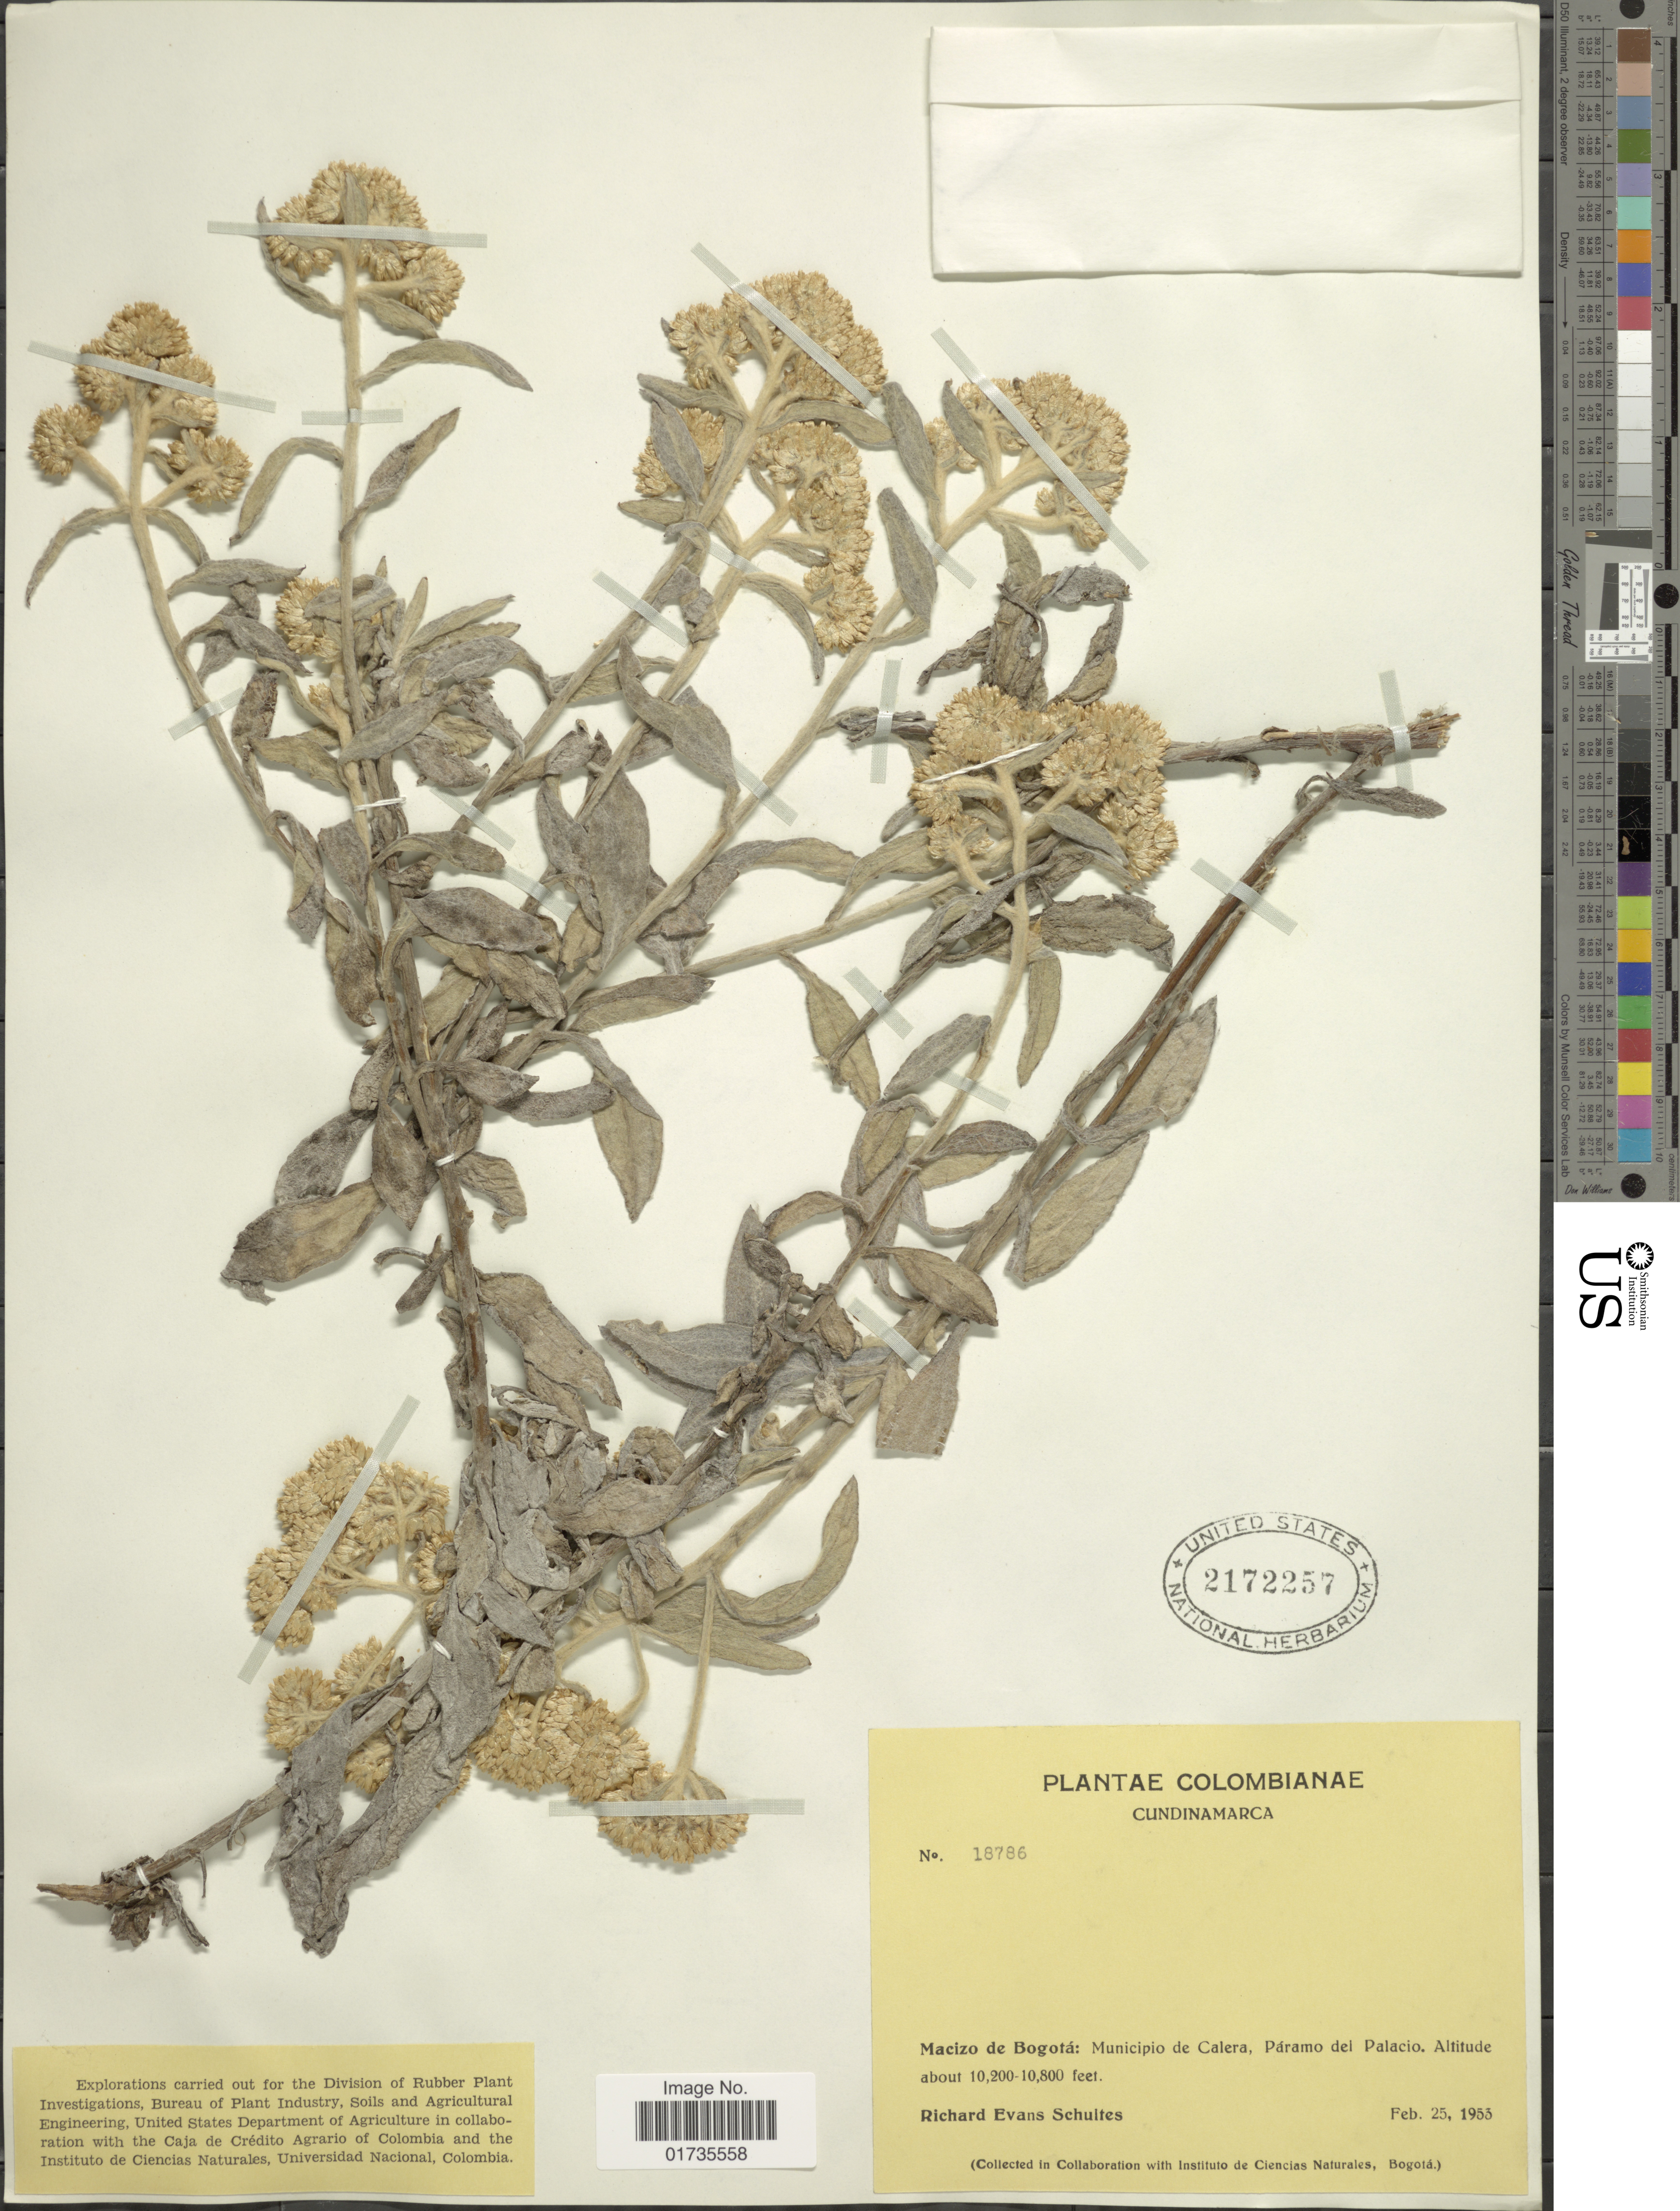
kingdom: Plantae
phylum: Tracheophyta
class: Magnoliopsida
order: Asterales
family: Asteraceae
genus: Achyrocline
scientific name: Achyrocline mollis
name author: Benth.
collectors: R. E. Schultes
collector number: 18786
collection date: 1953-02-25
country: Colombia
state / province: Cundinamarca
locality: Cundinamarca. Macizo de Bogot: Municipio de Calera, Paramo del Palacio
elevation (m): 3109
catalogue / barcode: US 2172257